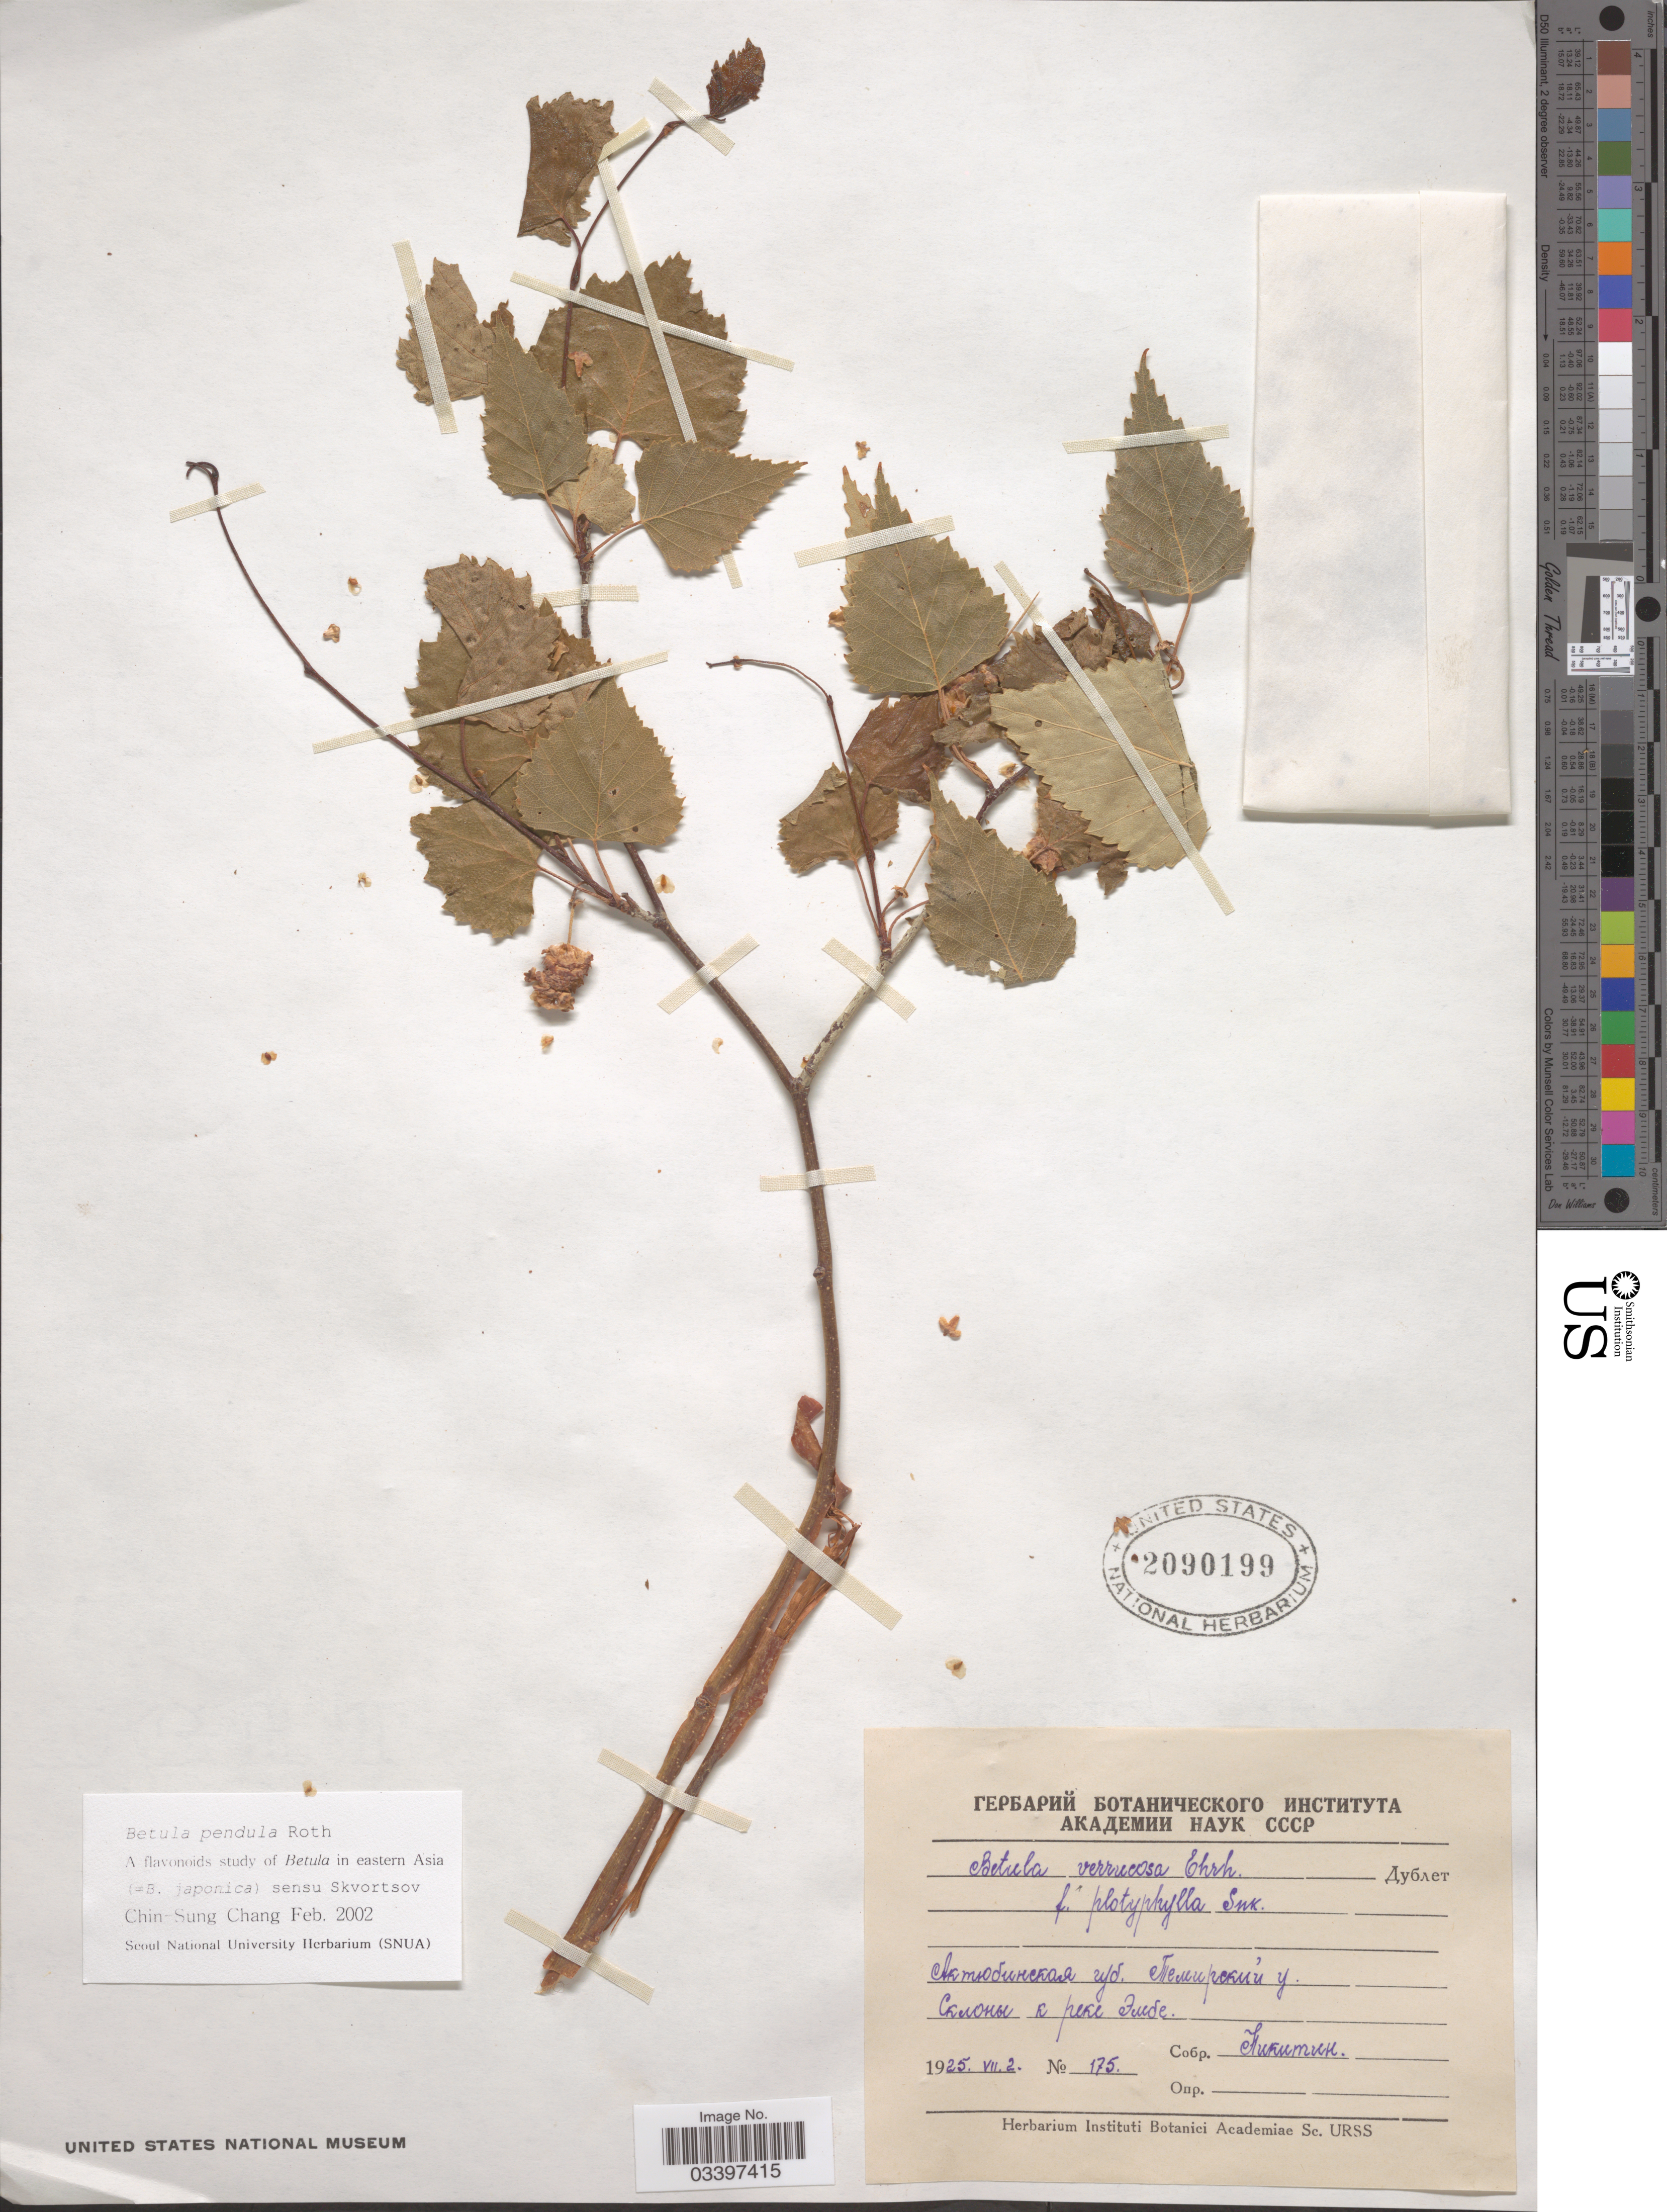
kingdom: Plantae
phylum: Tracheophyta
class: Magnoliopsida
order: Fagales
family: Betulaceae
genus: Betula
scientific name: Betula pendula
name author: Roth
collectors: -- Nikitin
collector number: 175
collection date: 1925-07-02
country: Kazakhstan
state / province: Aqtobe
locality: Near River Emba.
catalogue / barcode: US 2090199